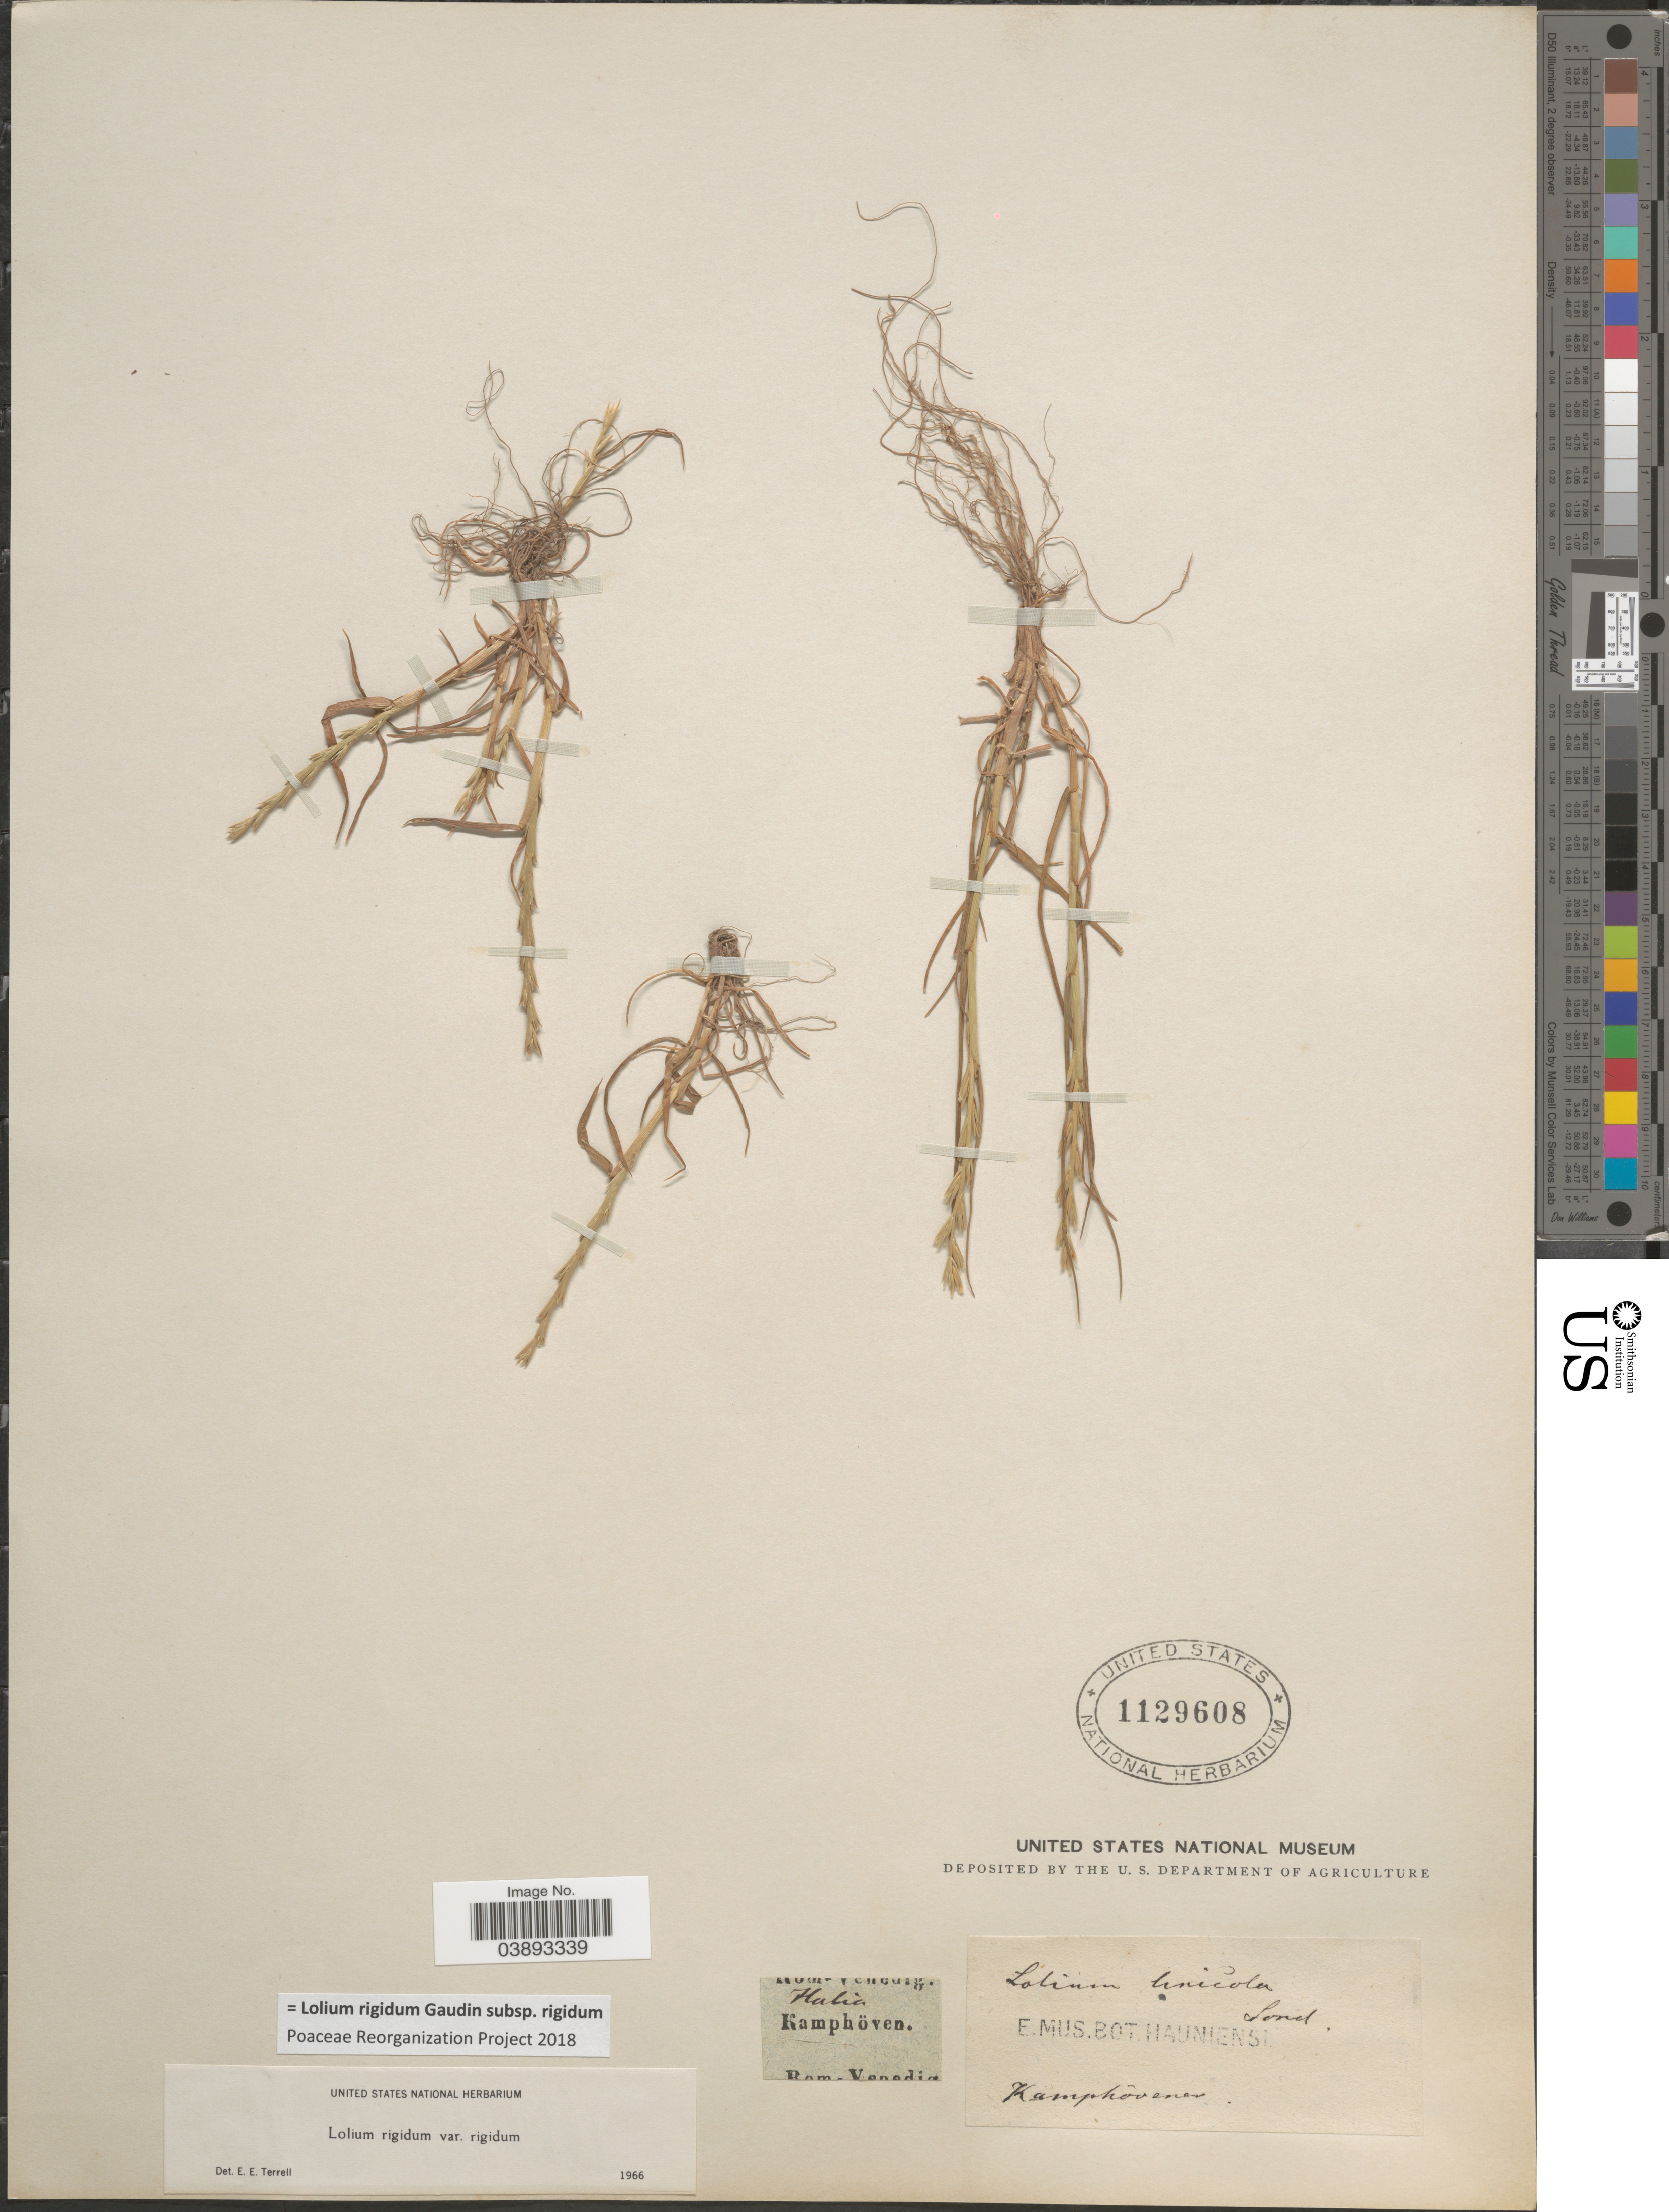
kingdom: Plantae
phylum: Tracheophyta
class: Liliopsida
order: Poales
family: Poaceae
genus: Lolium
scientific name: Lolium rigidum subsp. rigidum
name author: Gaudin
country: Italy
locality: Kamphoven.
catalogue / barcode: US 1129608